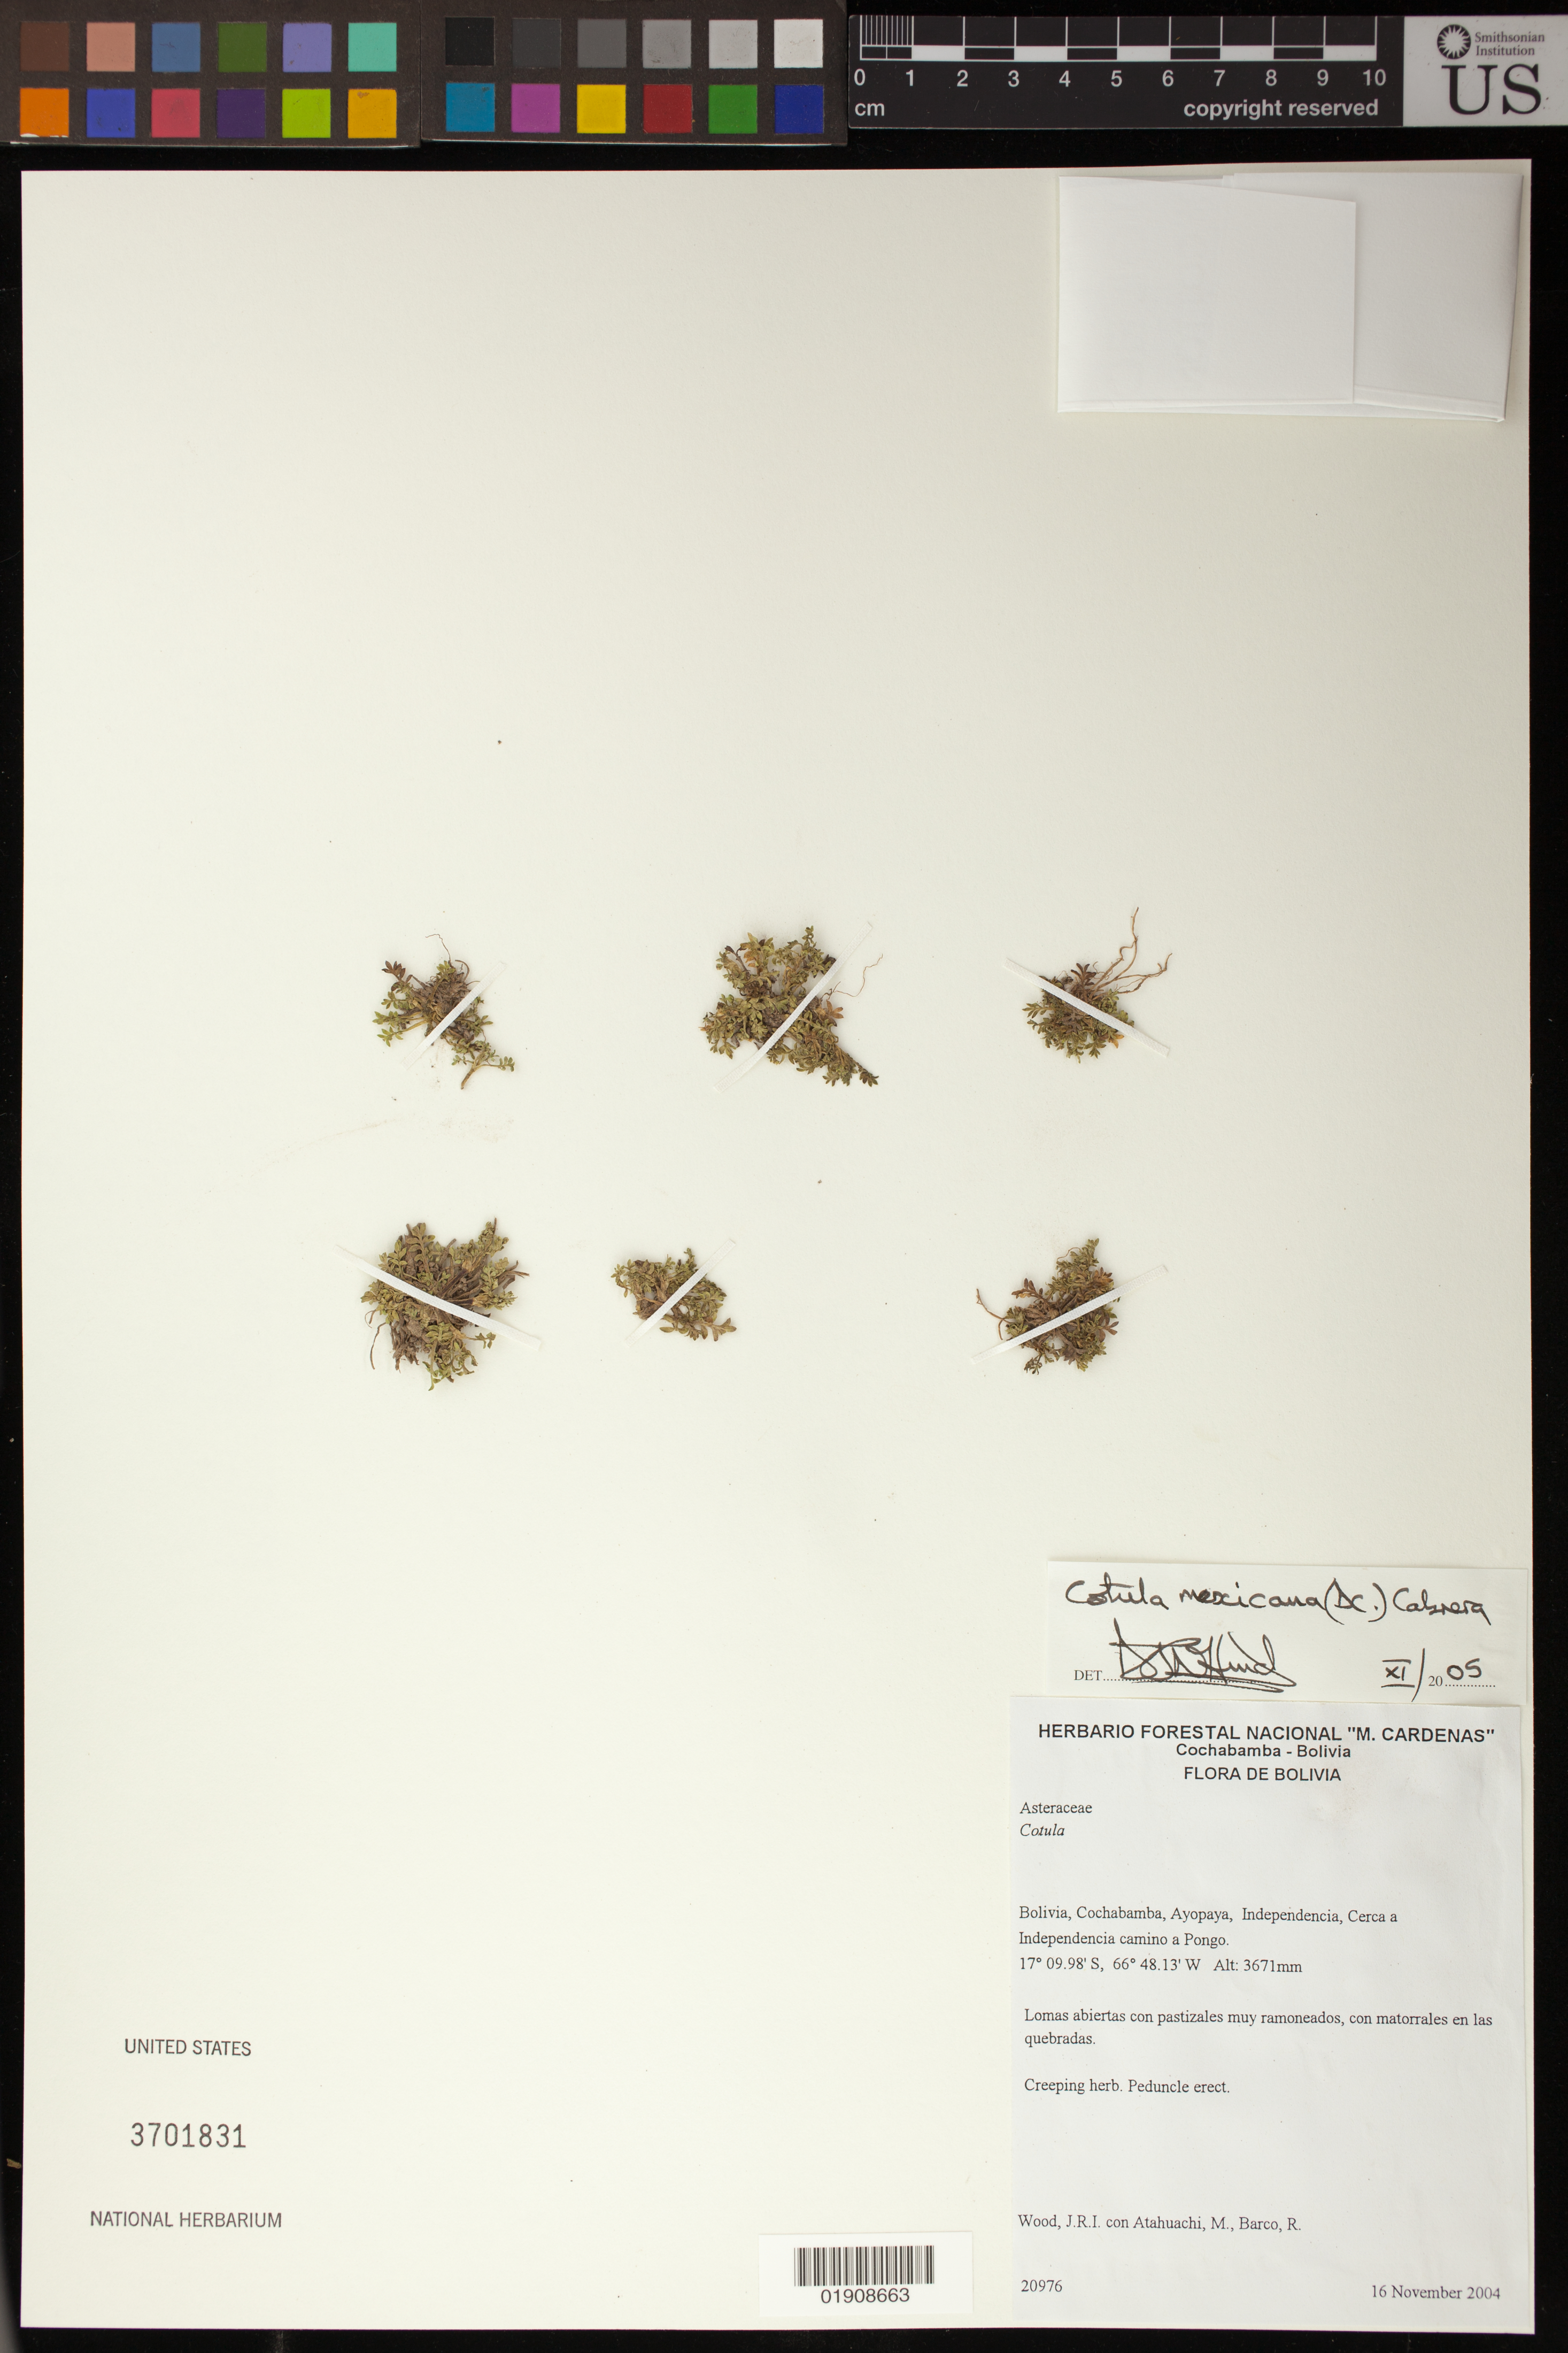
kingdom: Plantae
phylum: Tracheophyta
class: Magnoliopsida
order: Asterales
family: Asteraceae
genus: Cotula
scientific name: Cotula mexicana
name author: (DC.) Cabrera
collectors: J. R. I. Wood, M. Atahuachi & R. Barco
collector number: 20976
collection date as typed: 16 Nov 2004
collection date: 2004-11-16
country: Bolivia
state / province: Cochabamba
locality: Ayopaya, Independencia, Cerca a Independencia camino a Pongo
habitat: Lomas abiertas con pastizales muy ramoneados, con matorrales en las quebradas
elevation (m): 3671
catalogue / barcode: US 3701831